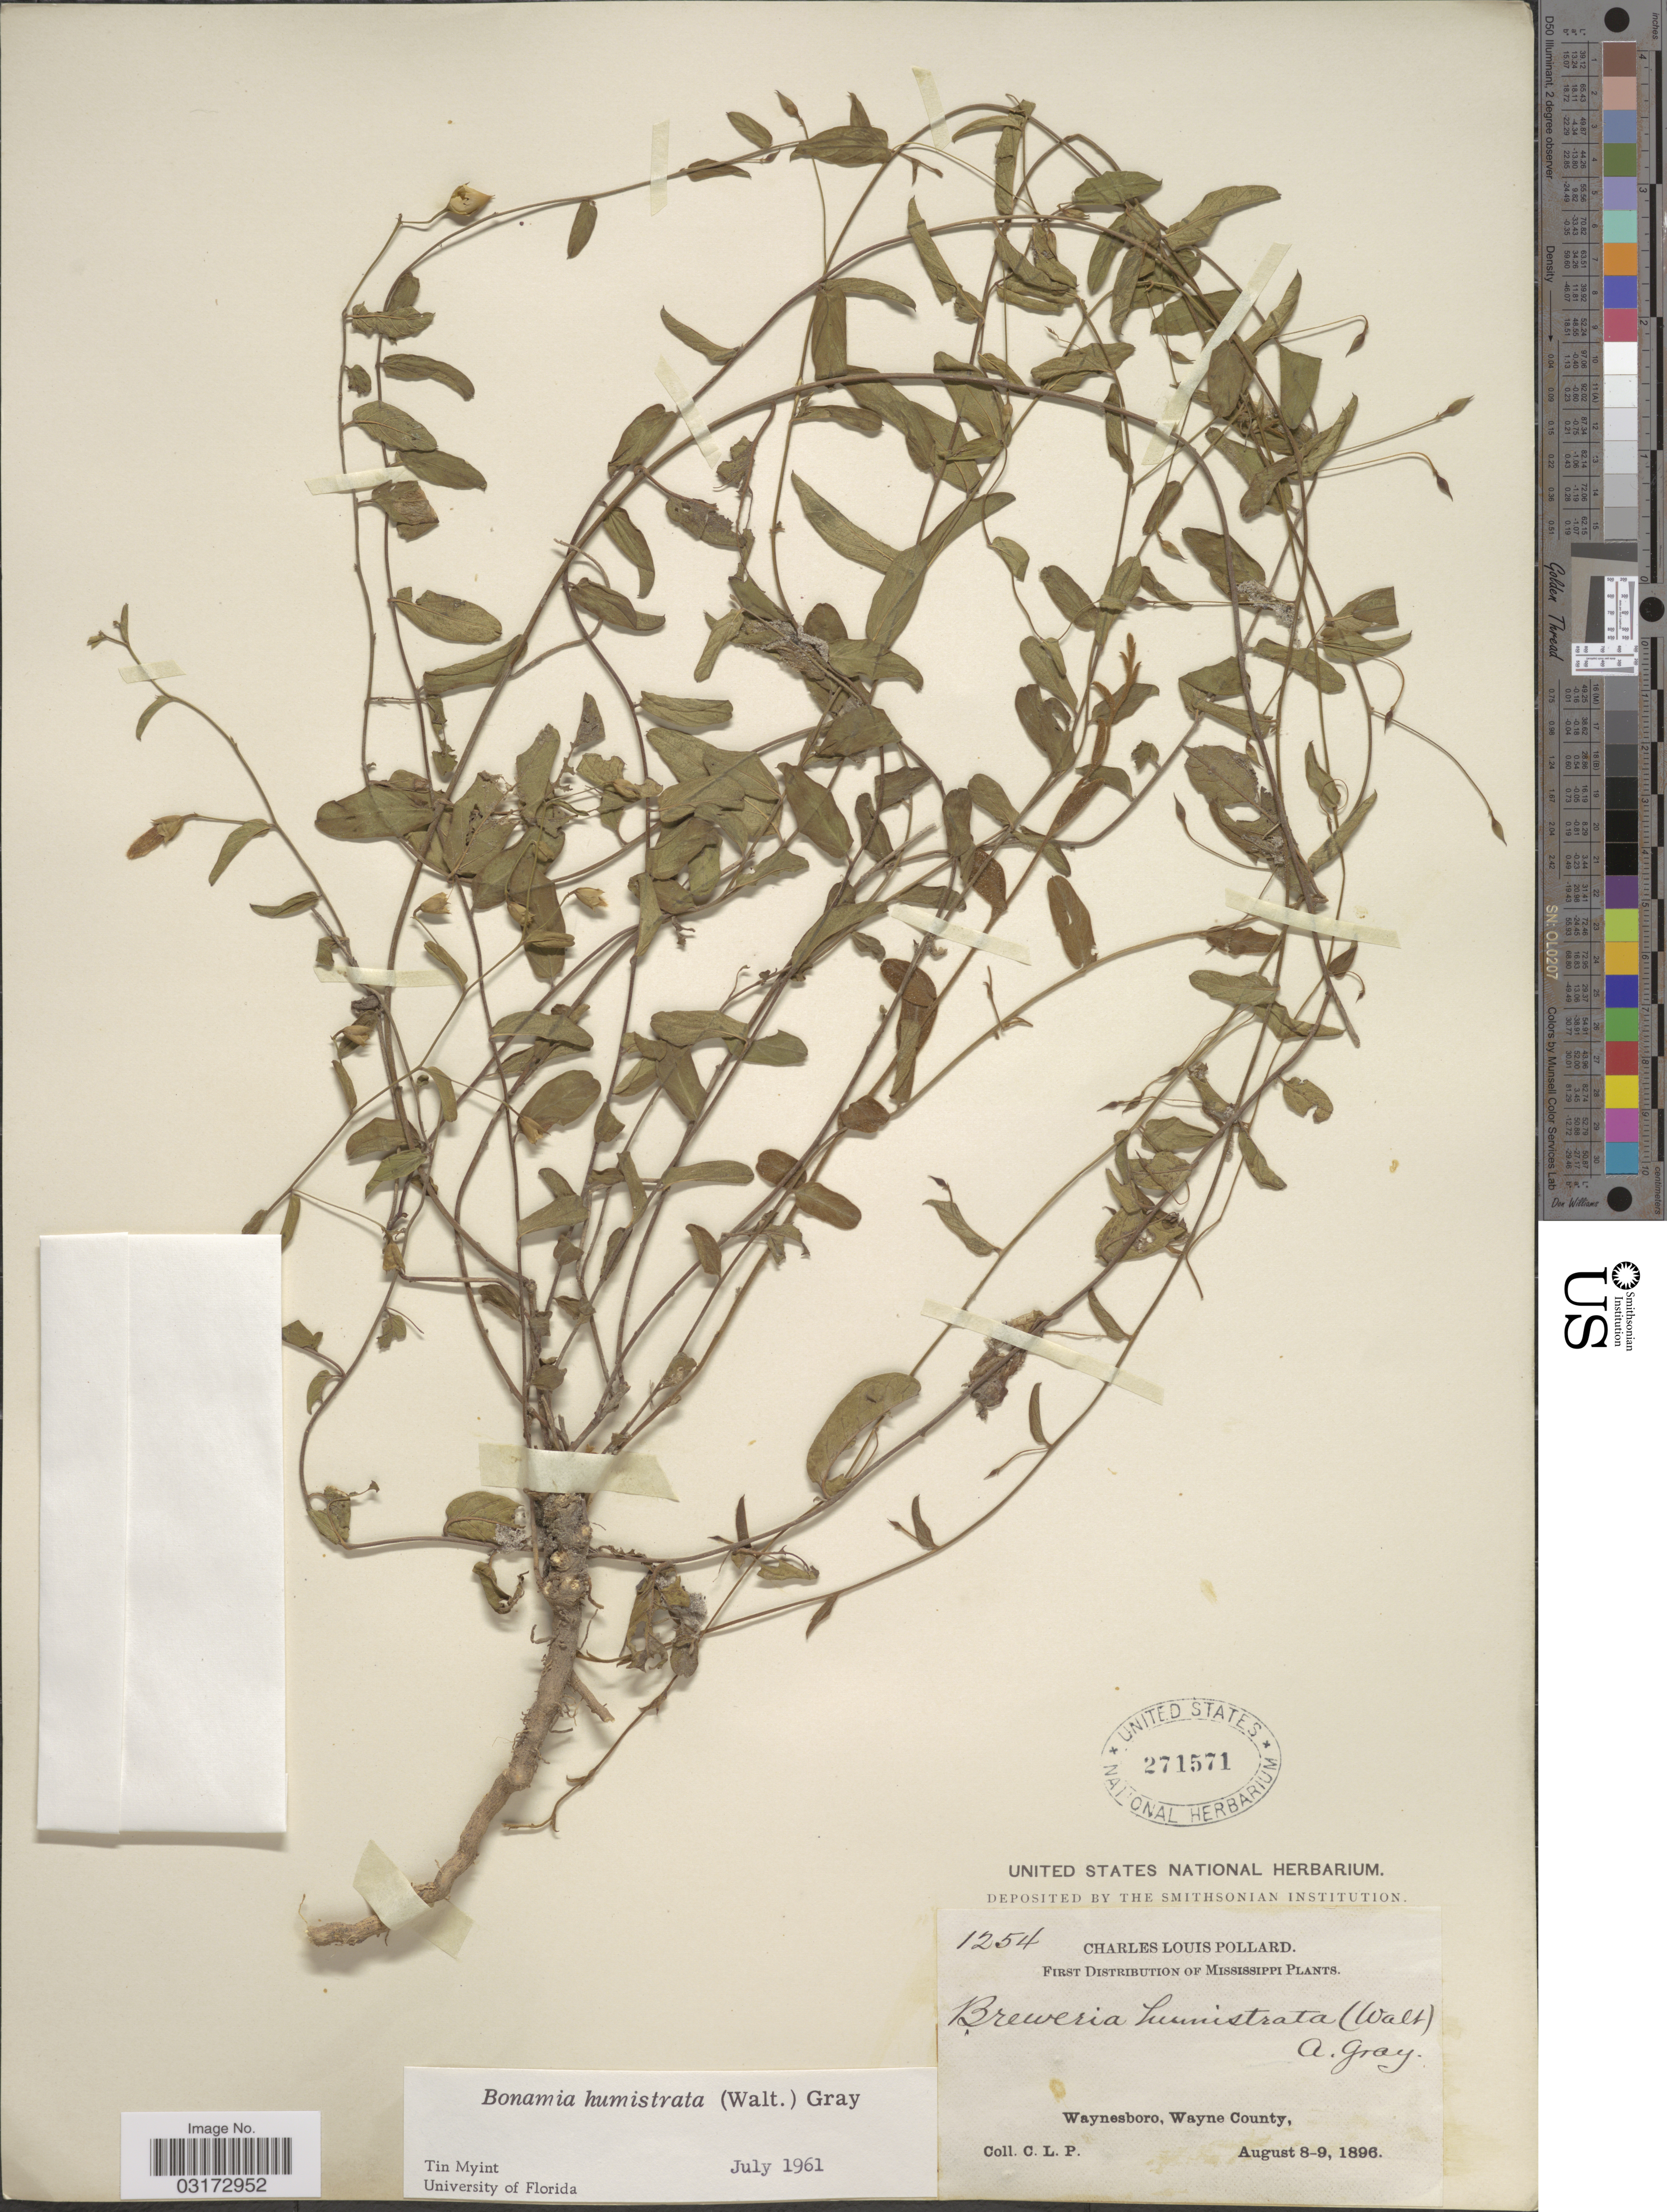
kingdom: Plantae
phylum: Tracheophyta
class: Magnoliopsida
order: Solanales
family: Convolvulaceae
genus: Stylisma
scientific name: Stylisma humistrata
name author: (Walter) Chapm.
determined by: Strong, Mark T., (BOT), Smithsonian Institution - National Museum of Natural History (UNITED STATES)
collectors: C. L. Pollard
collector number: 1254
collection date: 1896-08-08/1896-08-09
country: United States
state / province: Mississippi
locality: Waynesboro, Wayne County.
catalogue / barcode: US 271571